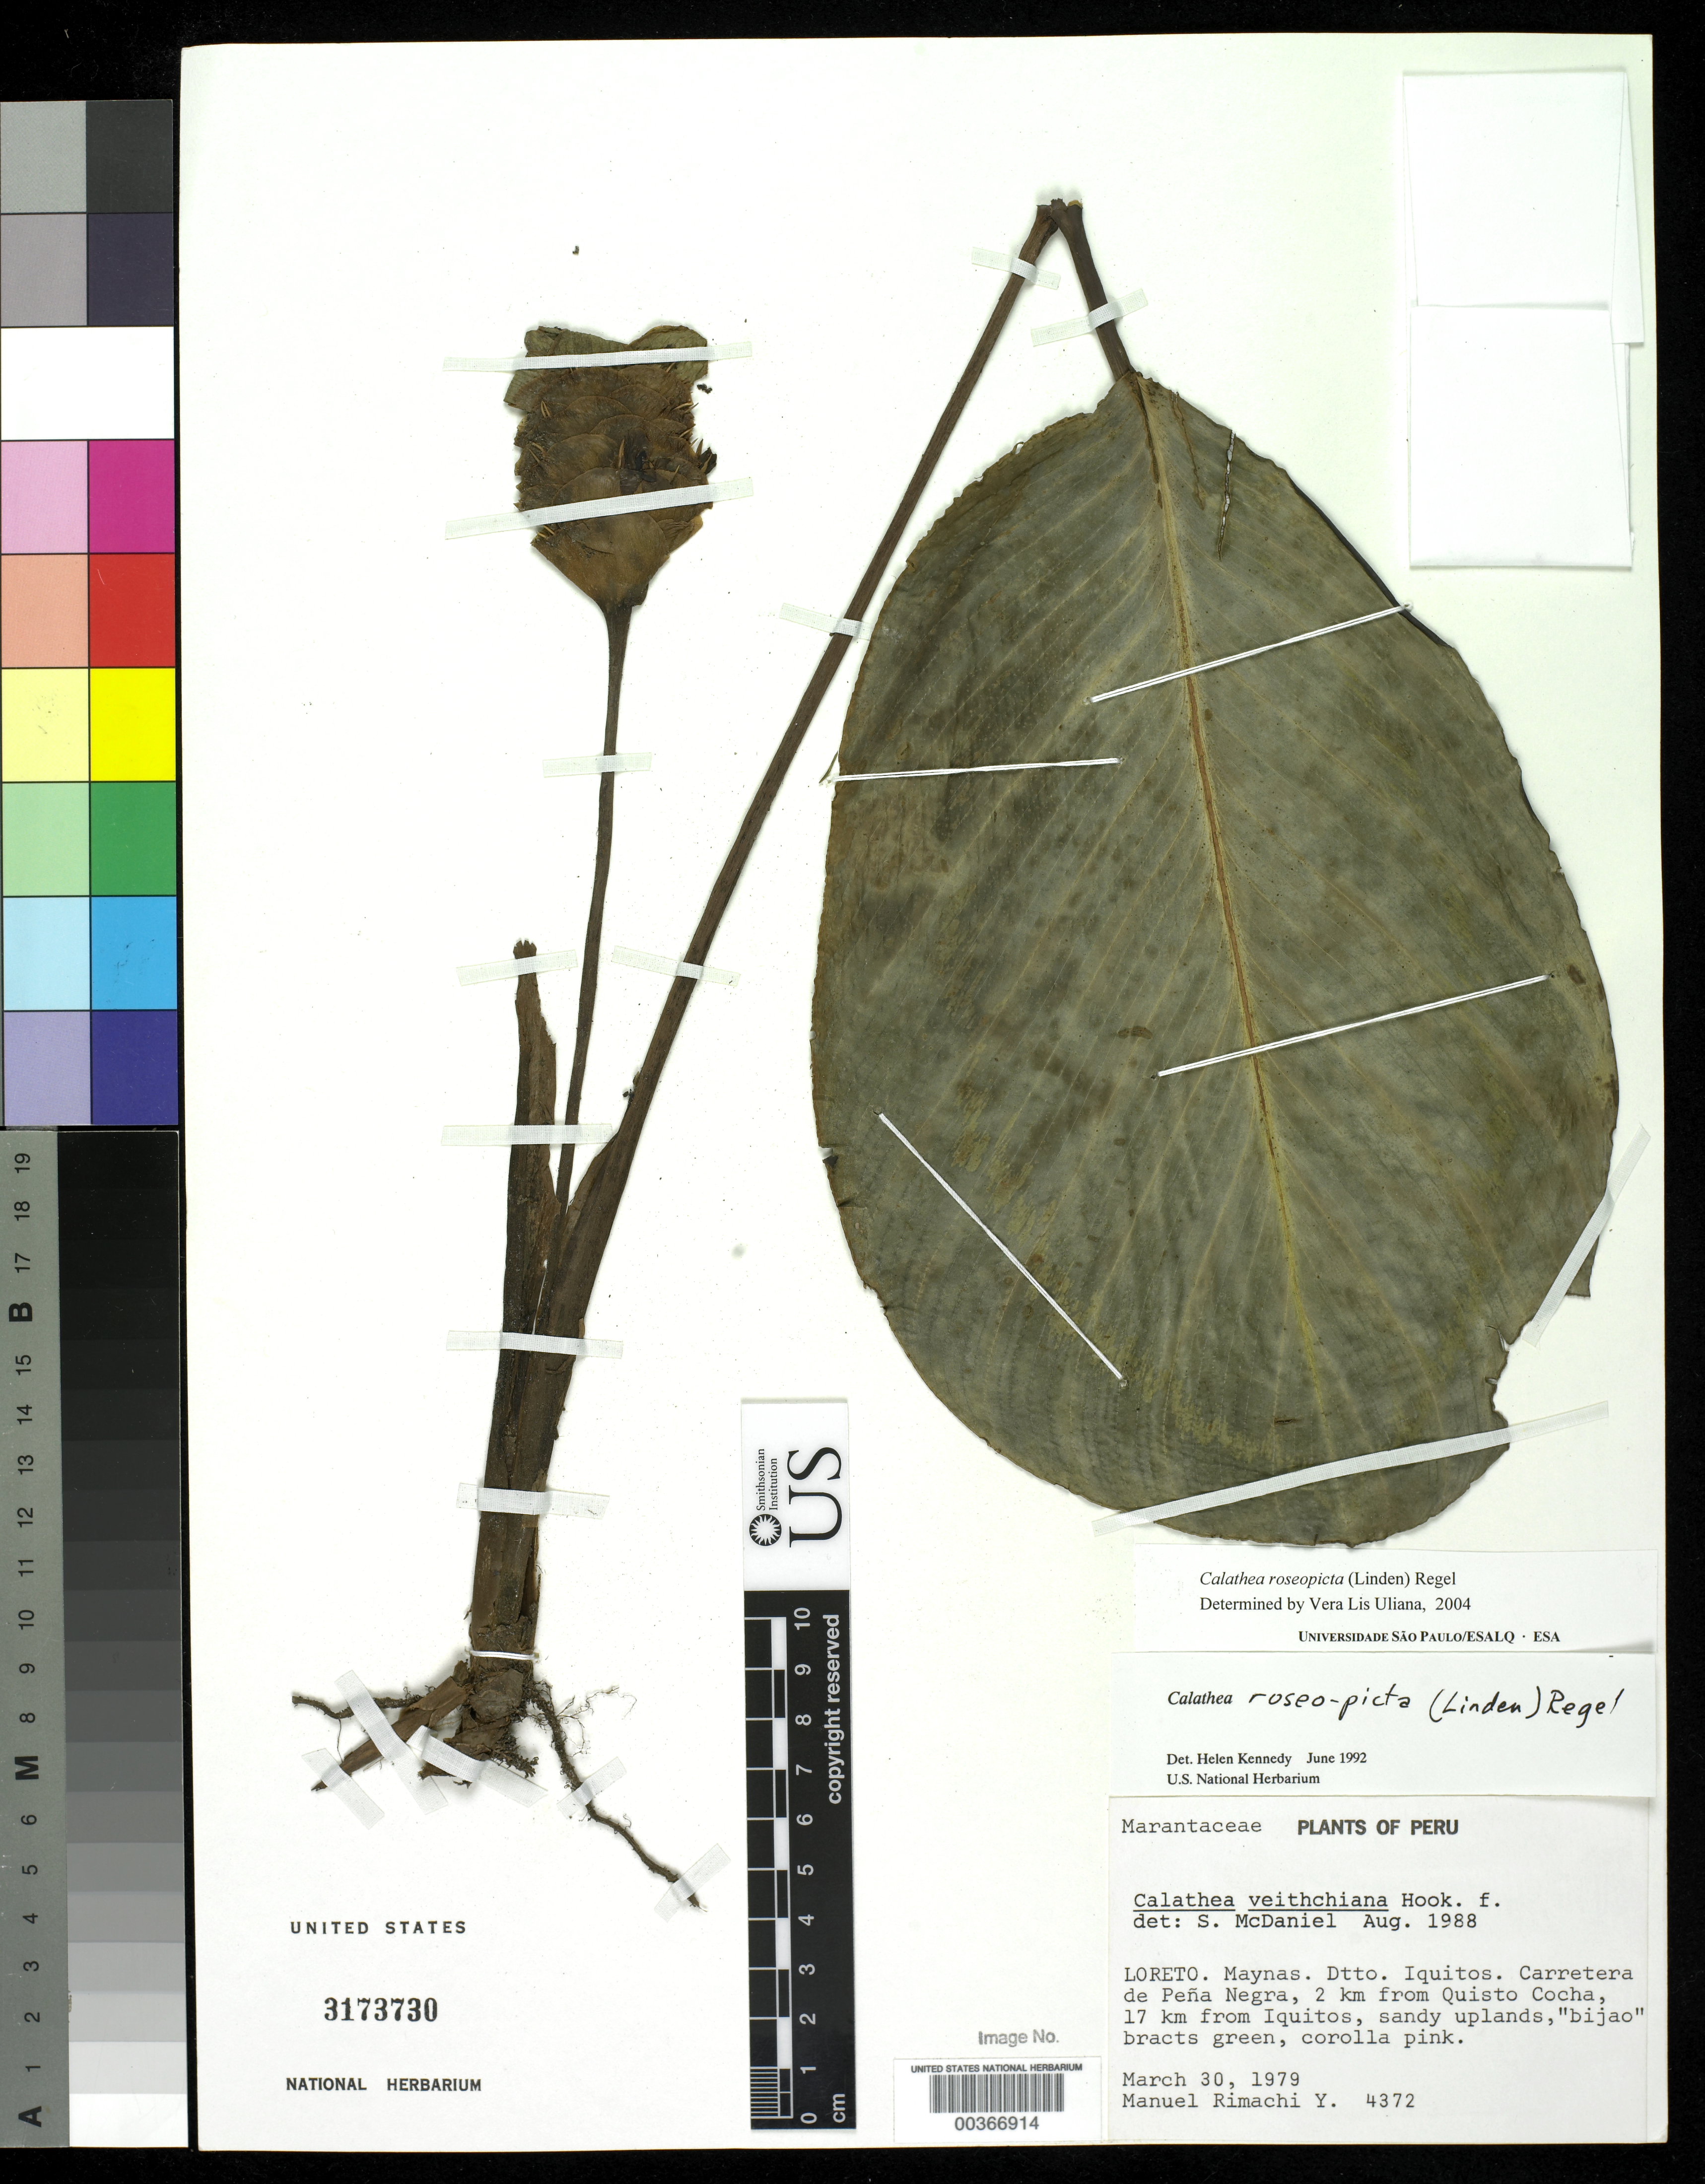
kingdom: Plantae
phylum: Tracheophyta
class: Liliopsida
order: Zingiberales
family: Marantaceae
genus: Goeppertia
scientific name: Goeppertia roseopicta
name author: (Linden ex Lem.) Borchs. & S. Suárez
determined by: Strong, M. T., (US), Smithsonian Institution - National Museum of Natural History (UNITED STATES)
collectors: M. Rimachi Y.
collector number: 4372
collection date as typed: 30 Mar 1979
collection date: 1979-03-30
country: Peru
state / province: Loreto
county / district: Maynas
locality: Dtto. iquitos, carretera de pena negra, 2 km from quisto cocha, 17 km from iquitos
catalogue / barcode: US 3173730